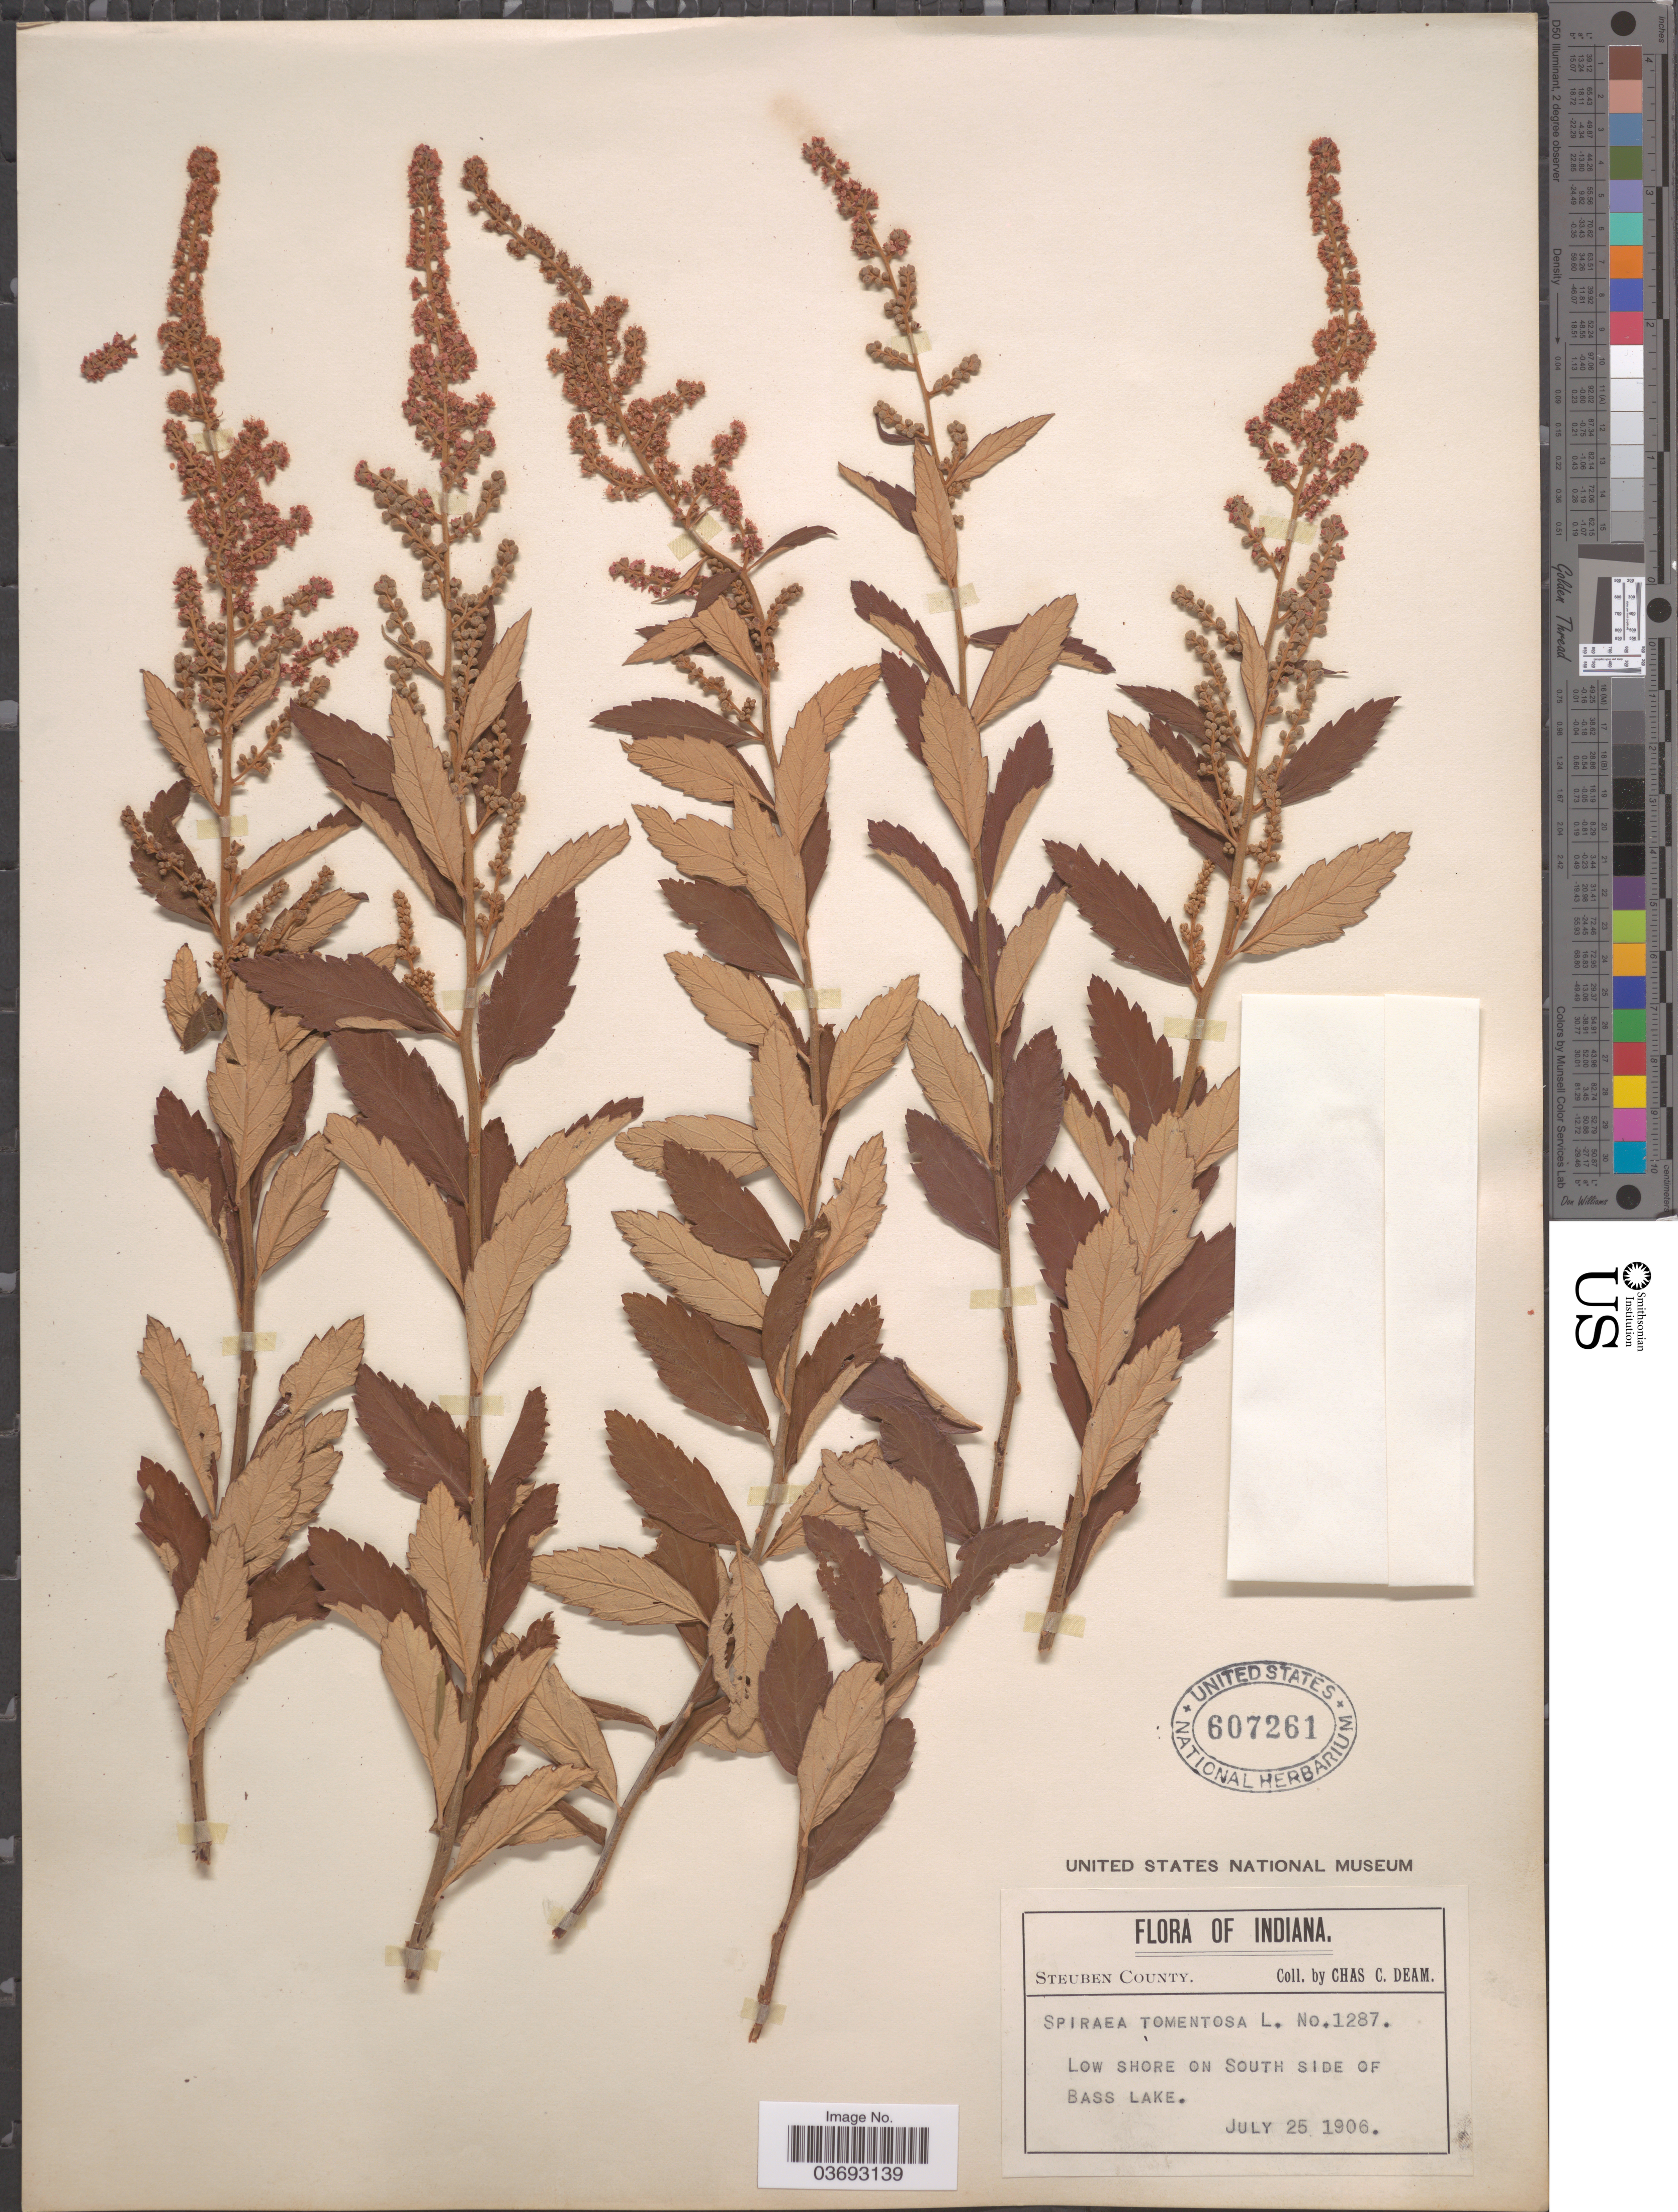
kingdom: Plantae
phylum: Tracheophyta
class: Magnoliopsida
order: Rosales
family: Rosaceae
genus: Spiraea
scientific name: Spiraea tomentosa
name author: L.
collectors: C. Deam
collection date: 1906-07-25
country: United States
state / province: Indiana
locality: Steuben County. Low shore on South side of Bass Lake.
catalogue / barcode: US 607261